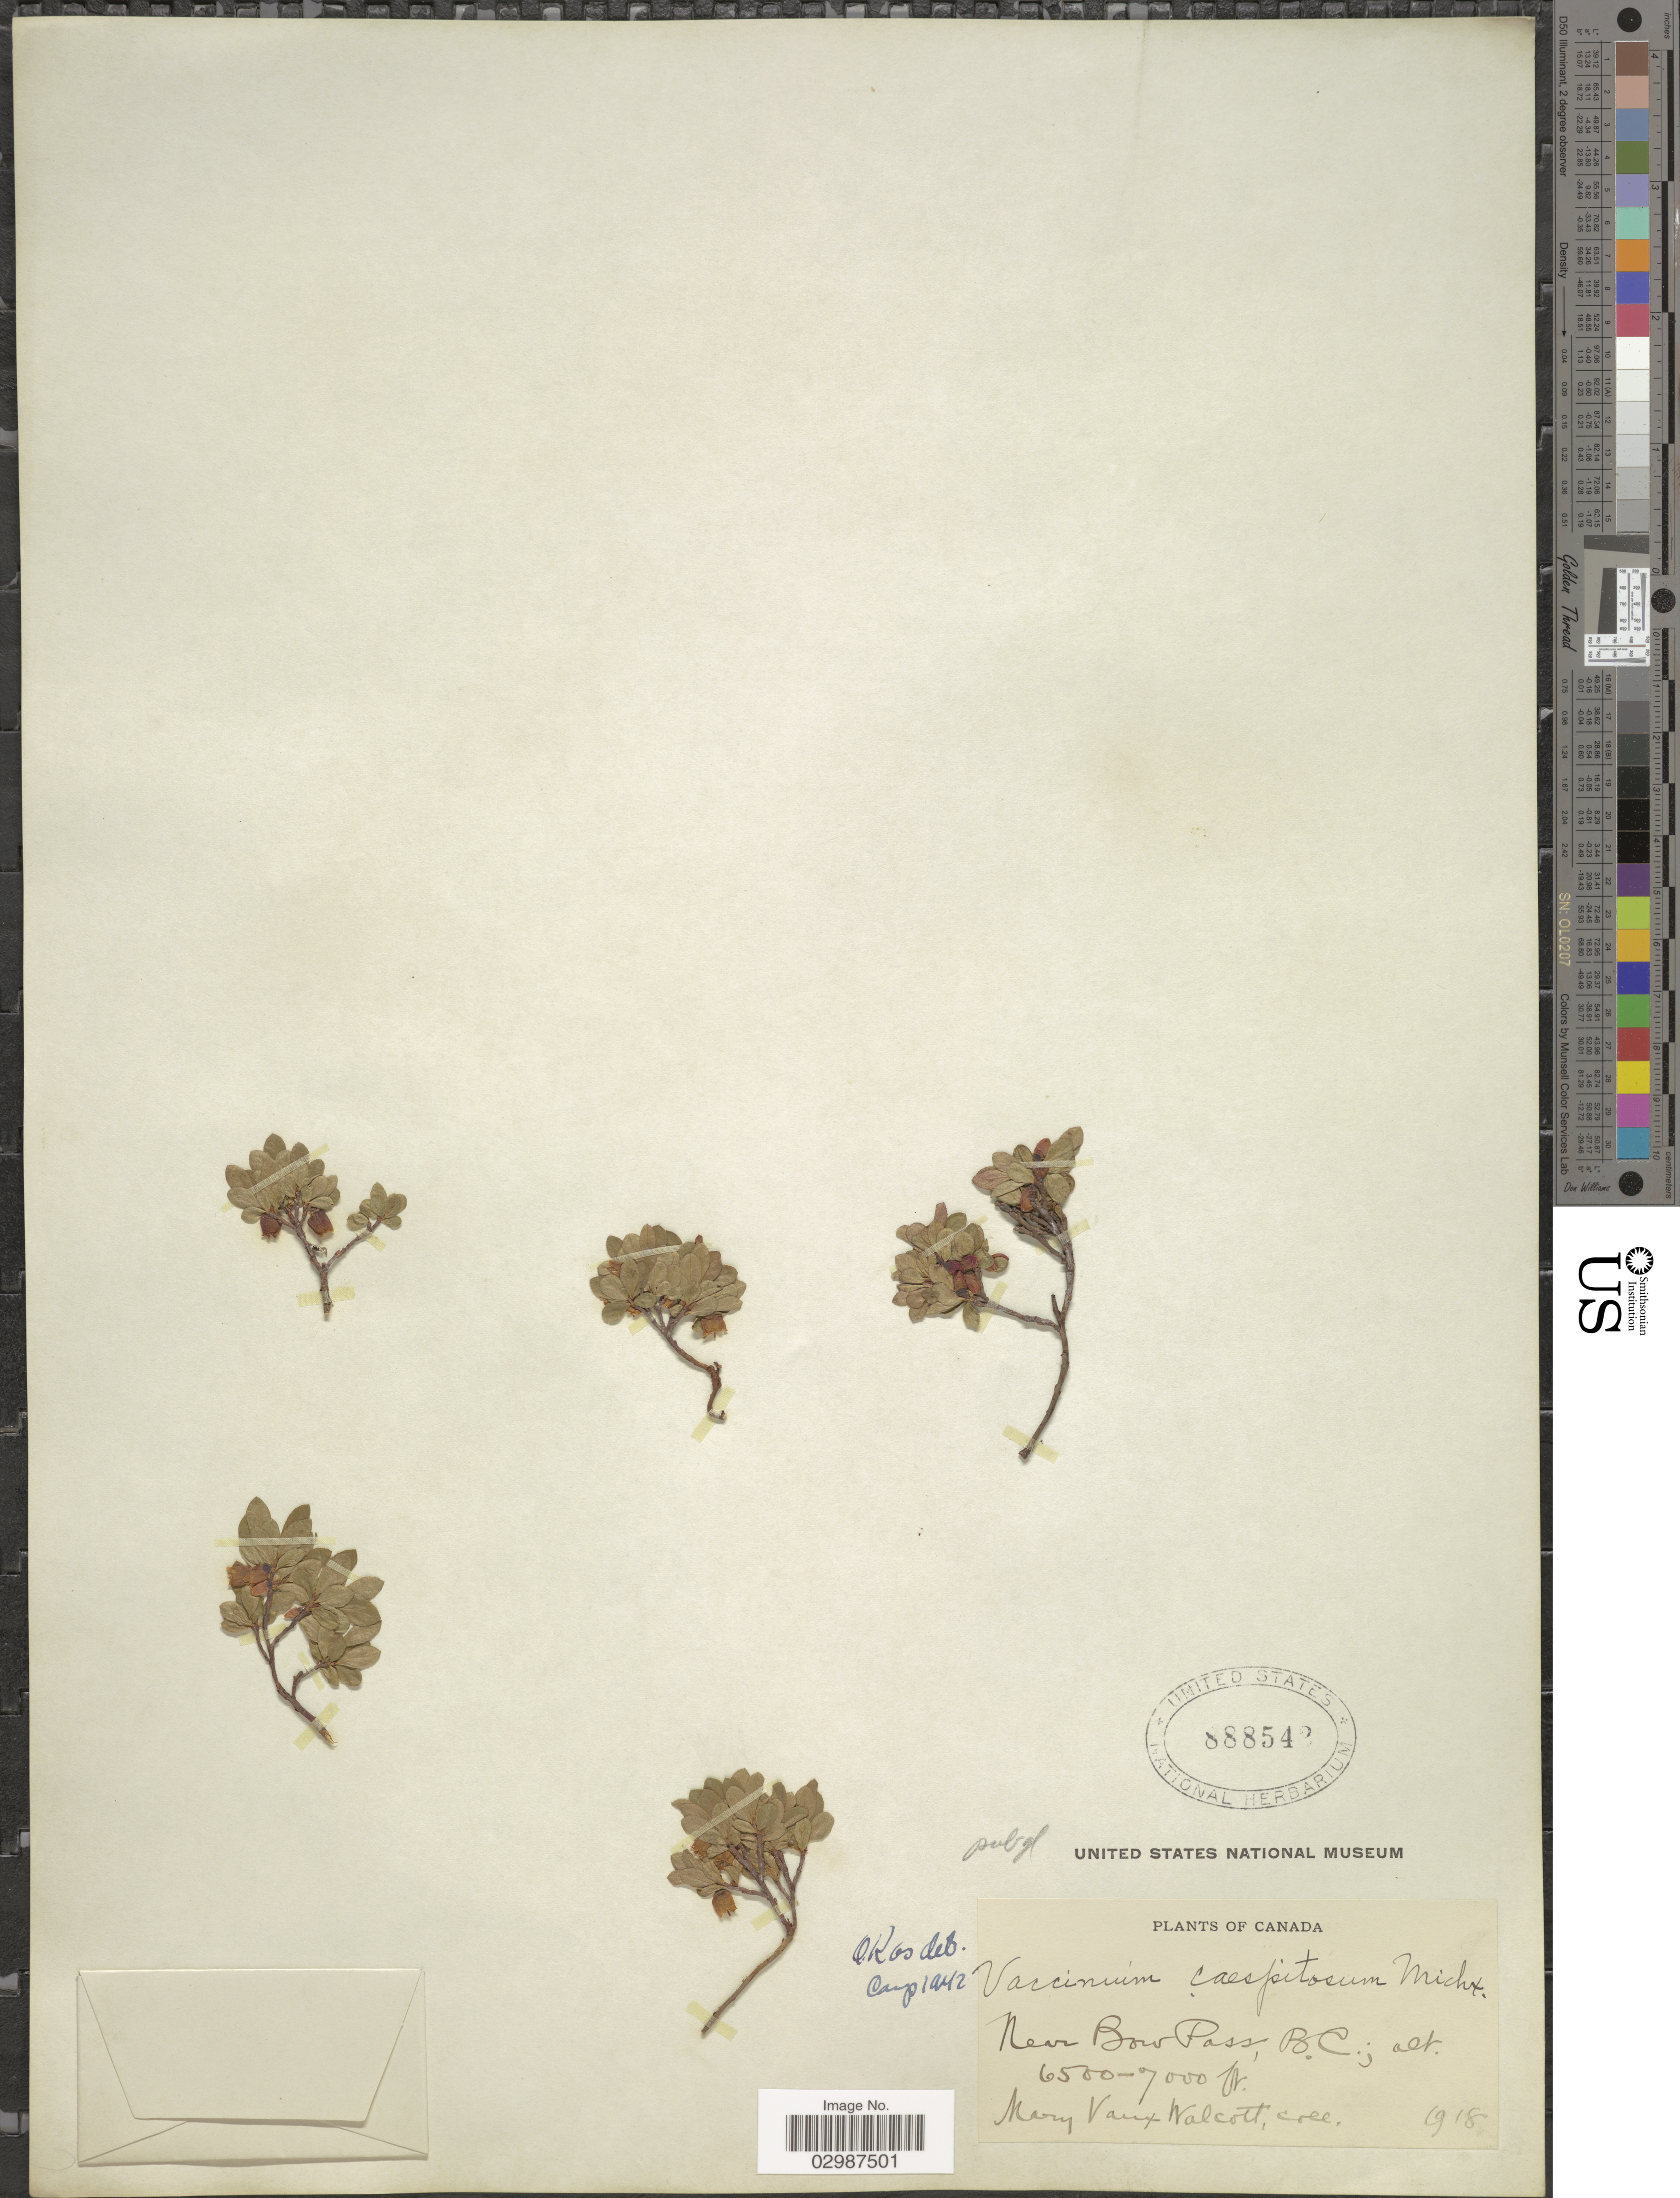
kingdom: Plantae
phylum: Tracheophyta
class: Magnoliopsida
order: Ericales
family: Ericaceae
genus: Vaccinium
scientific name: Vaccinium caespitosum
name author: Michx.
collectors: M. Walcott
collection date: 1918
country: Canada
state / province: British Columbia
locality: Near Bow Pass, B.C.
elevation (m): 1981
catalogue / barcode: US 888542